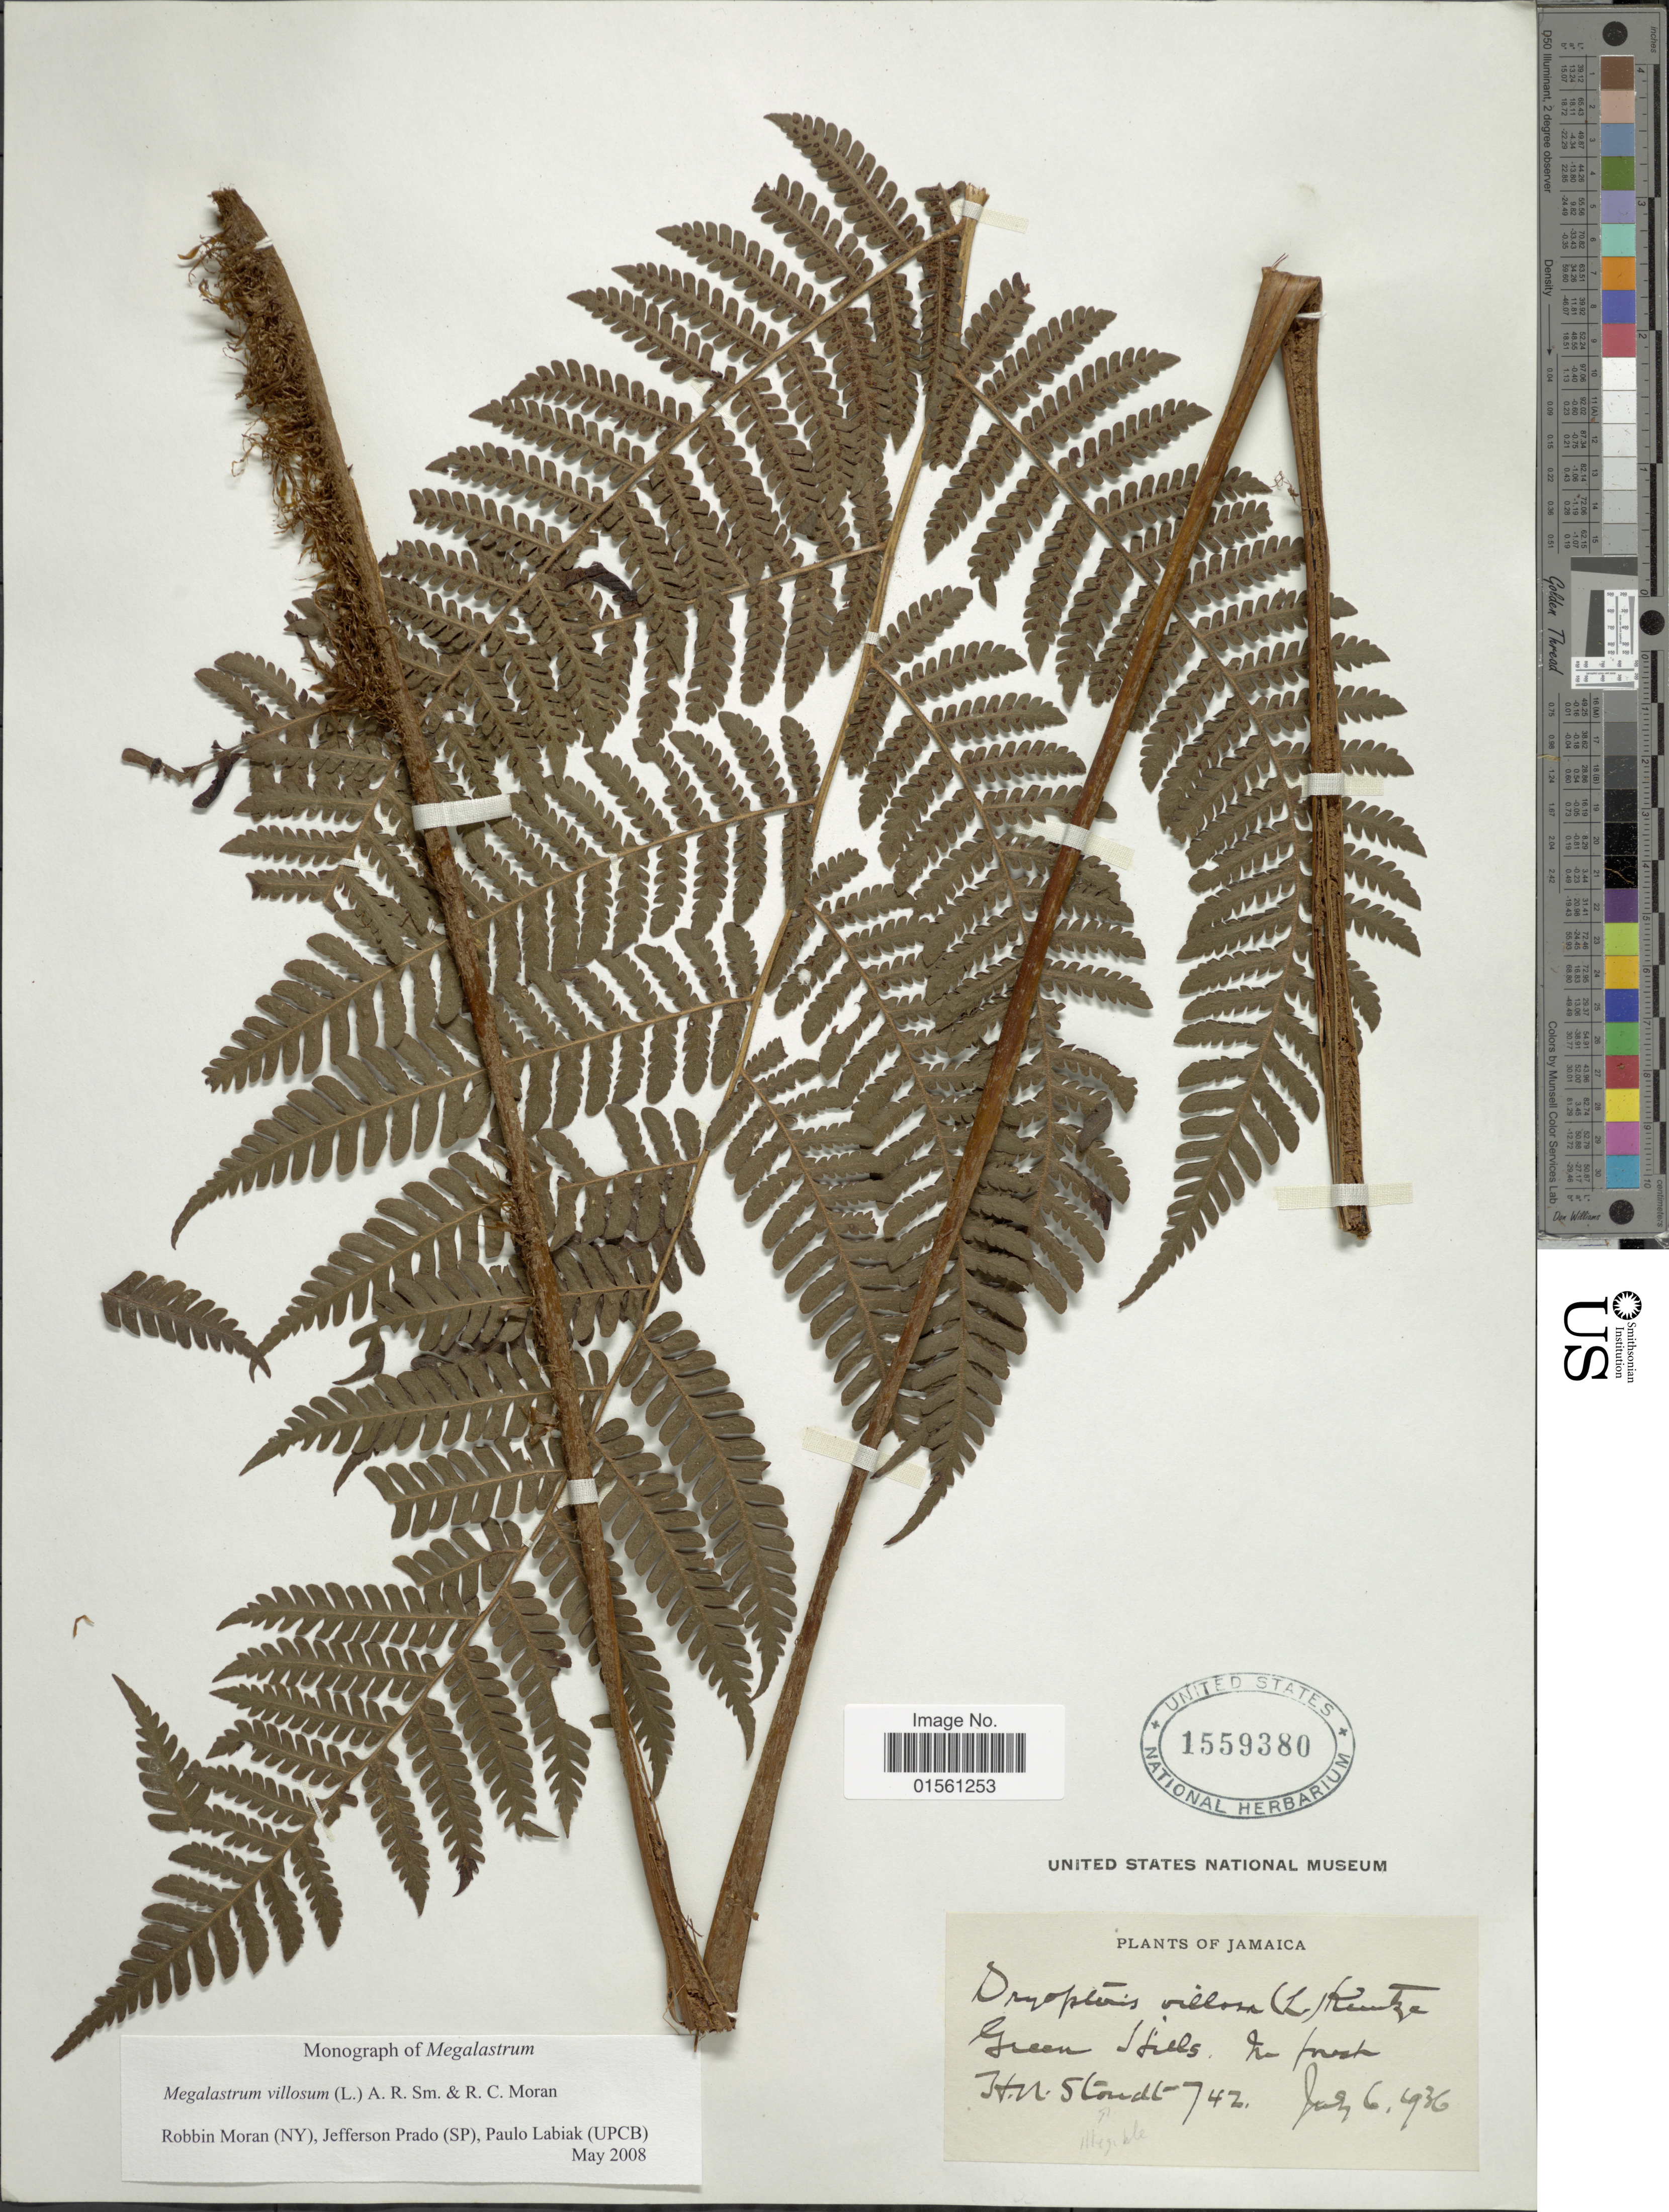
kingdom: Plantae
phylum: Tracheophyta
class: Polypodiopsida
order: Polypodiales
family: Dryopteridaceae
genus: Megalastrum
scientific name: Megalastrum villosum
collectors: H. Stoudt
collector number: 742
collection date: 1936-07-06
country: Jamaica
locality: Green Hills in forest.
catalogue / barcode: US 1559380